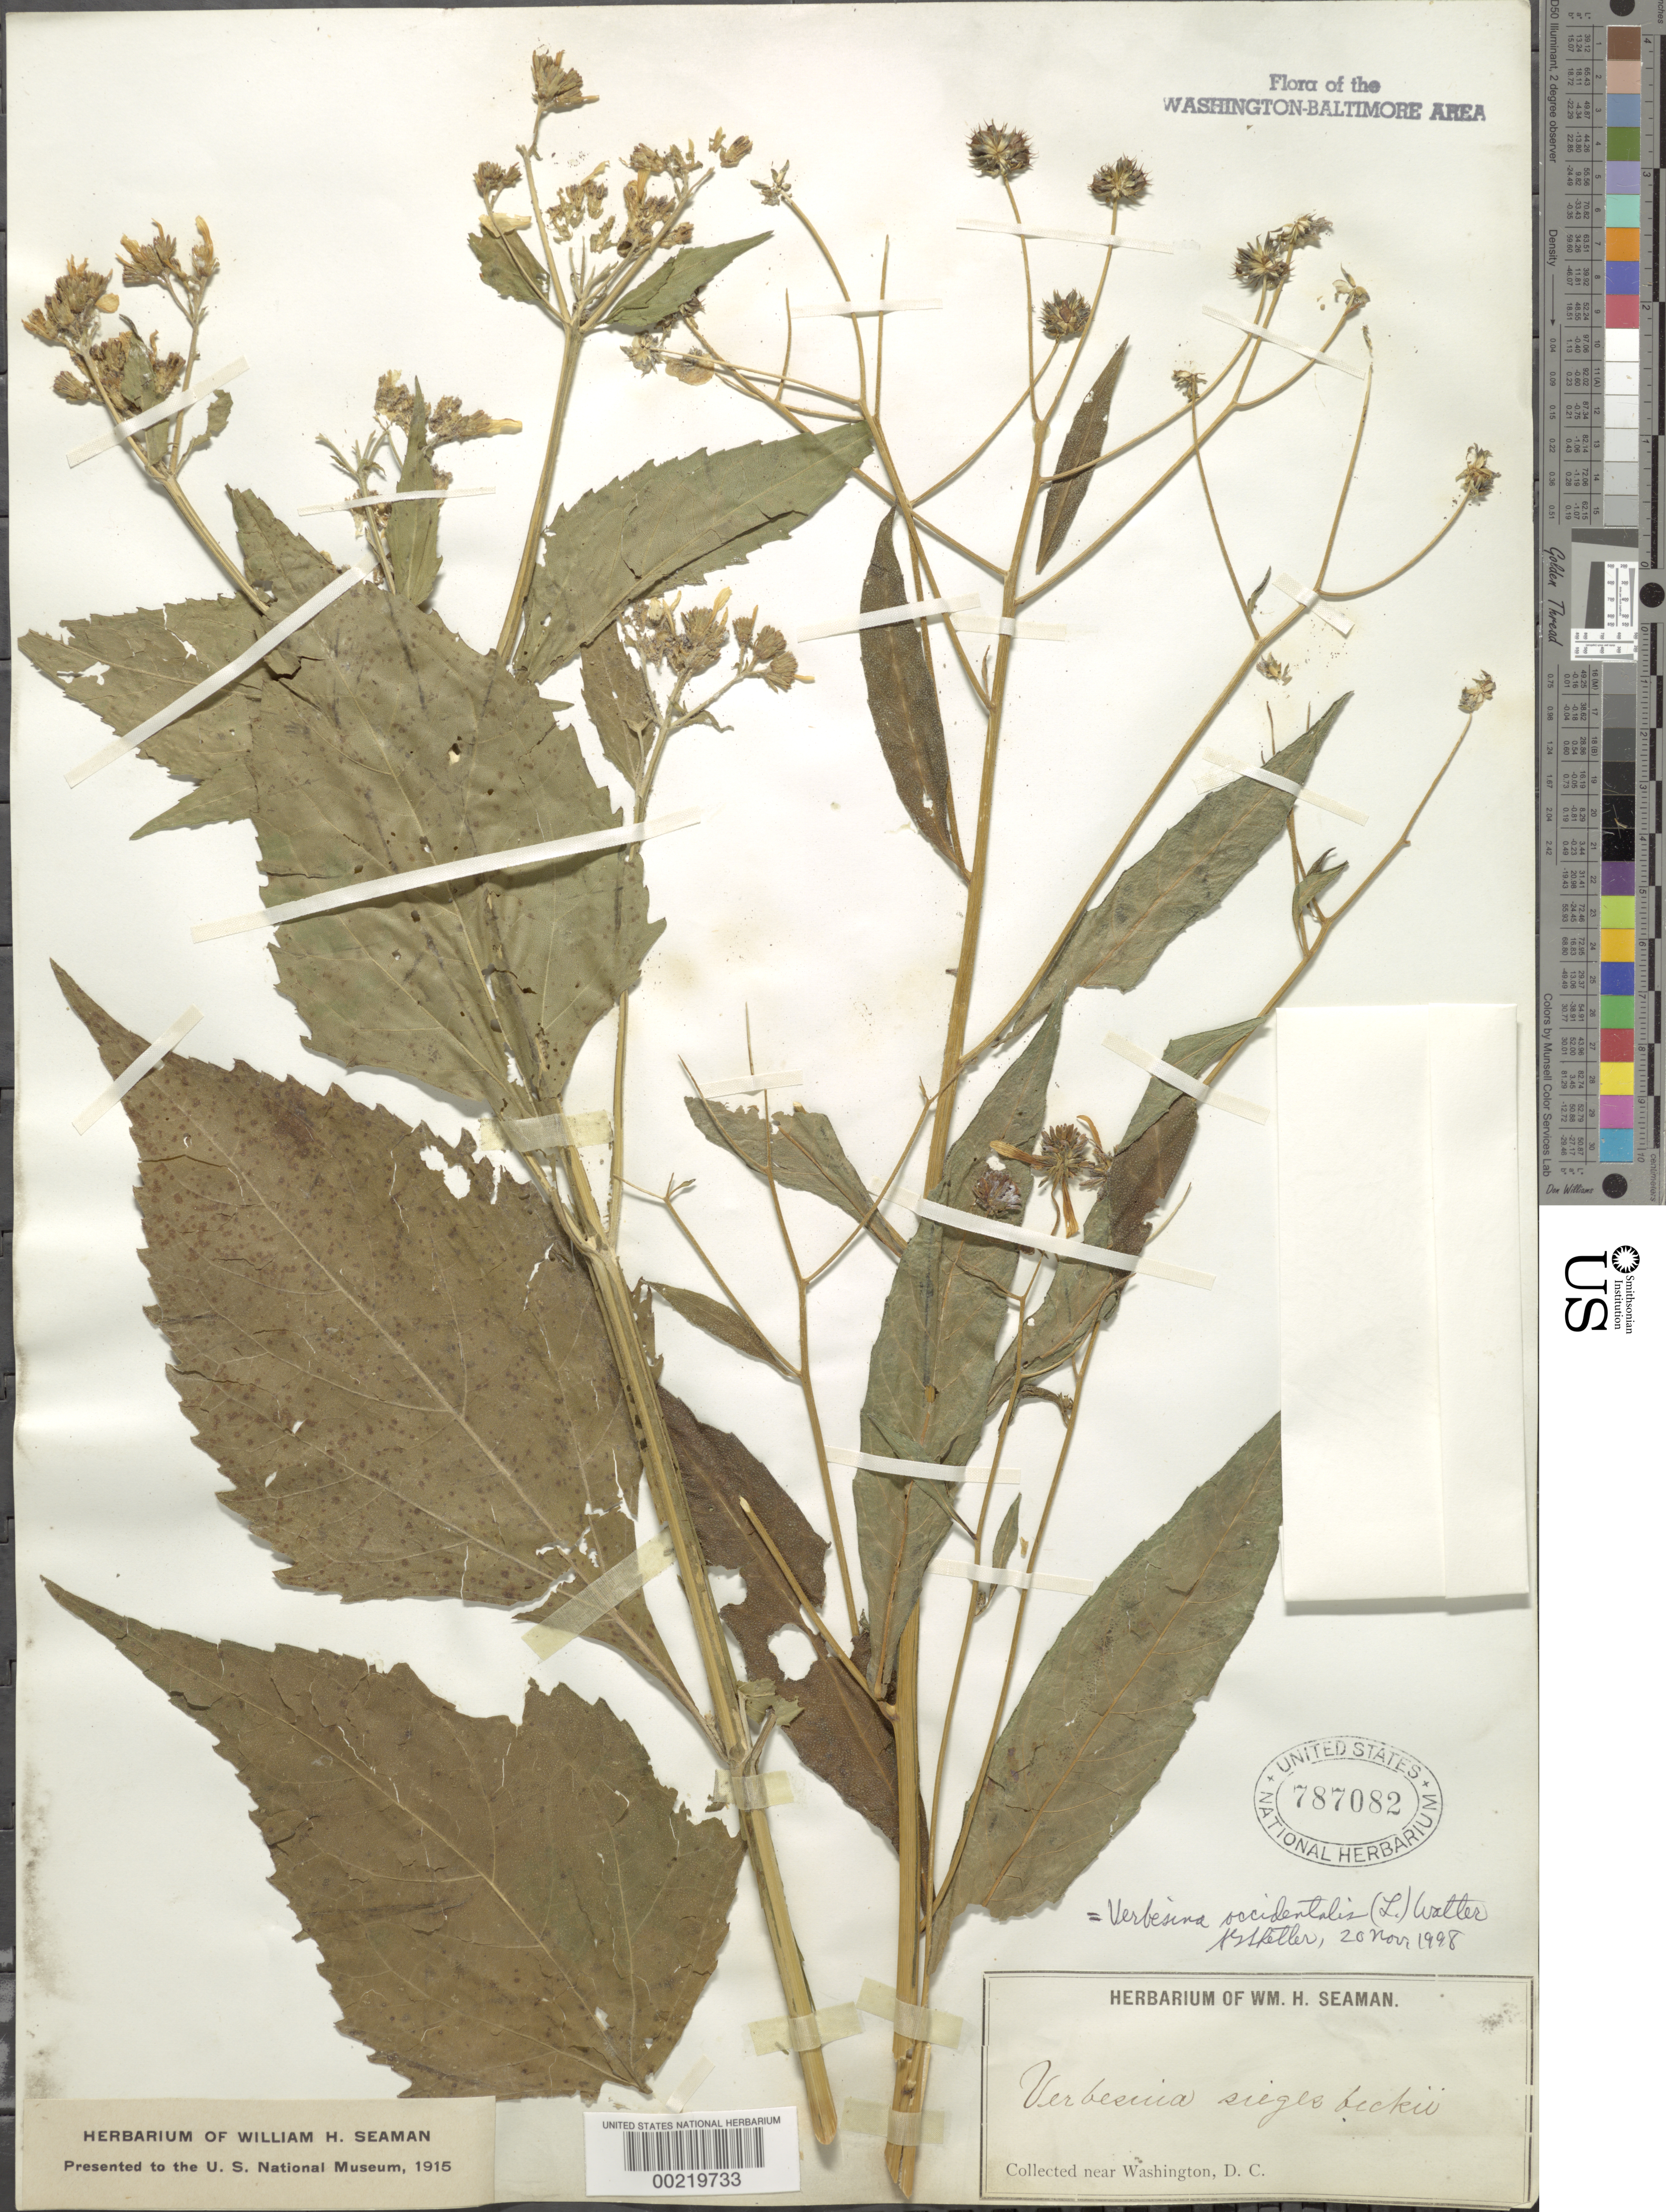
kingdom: Plantae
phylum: Tracheophyta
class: Magnoliopsida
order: Asterales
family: Asteraceae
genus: Verbesina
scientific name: Verbesina occidentalis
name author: (L.) Walter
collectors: W. Seaman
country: United States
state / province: District of Columbia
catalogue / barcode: US 787082